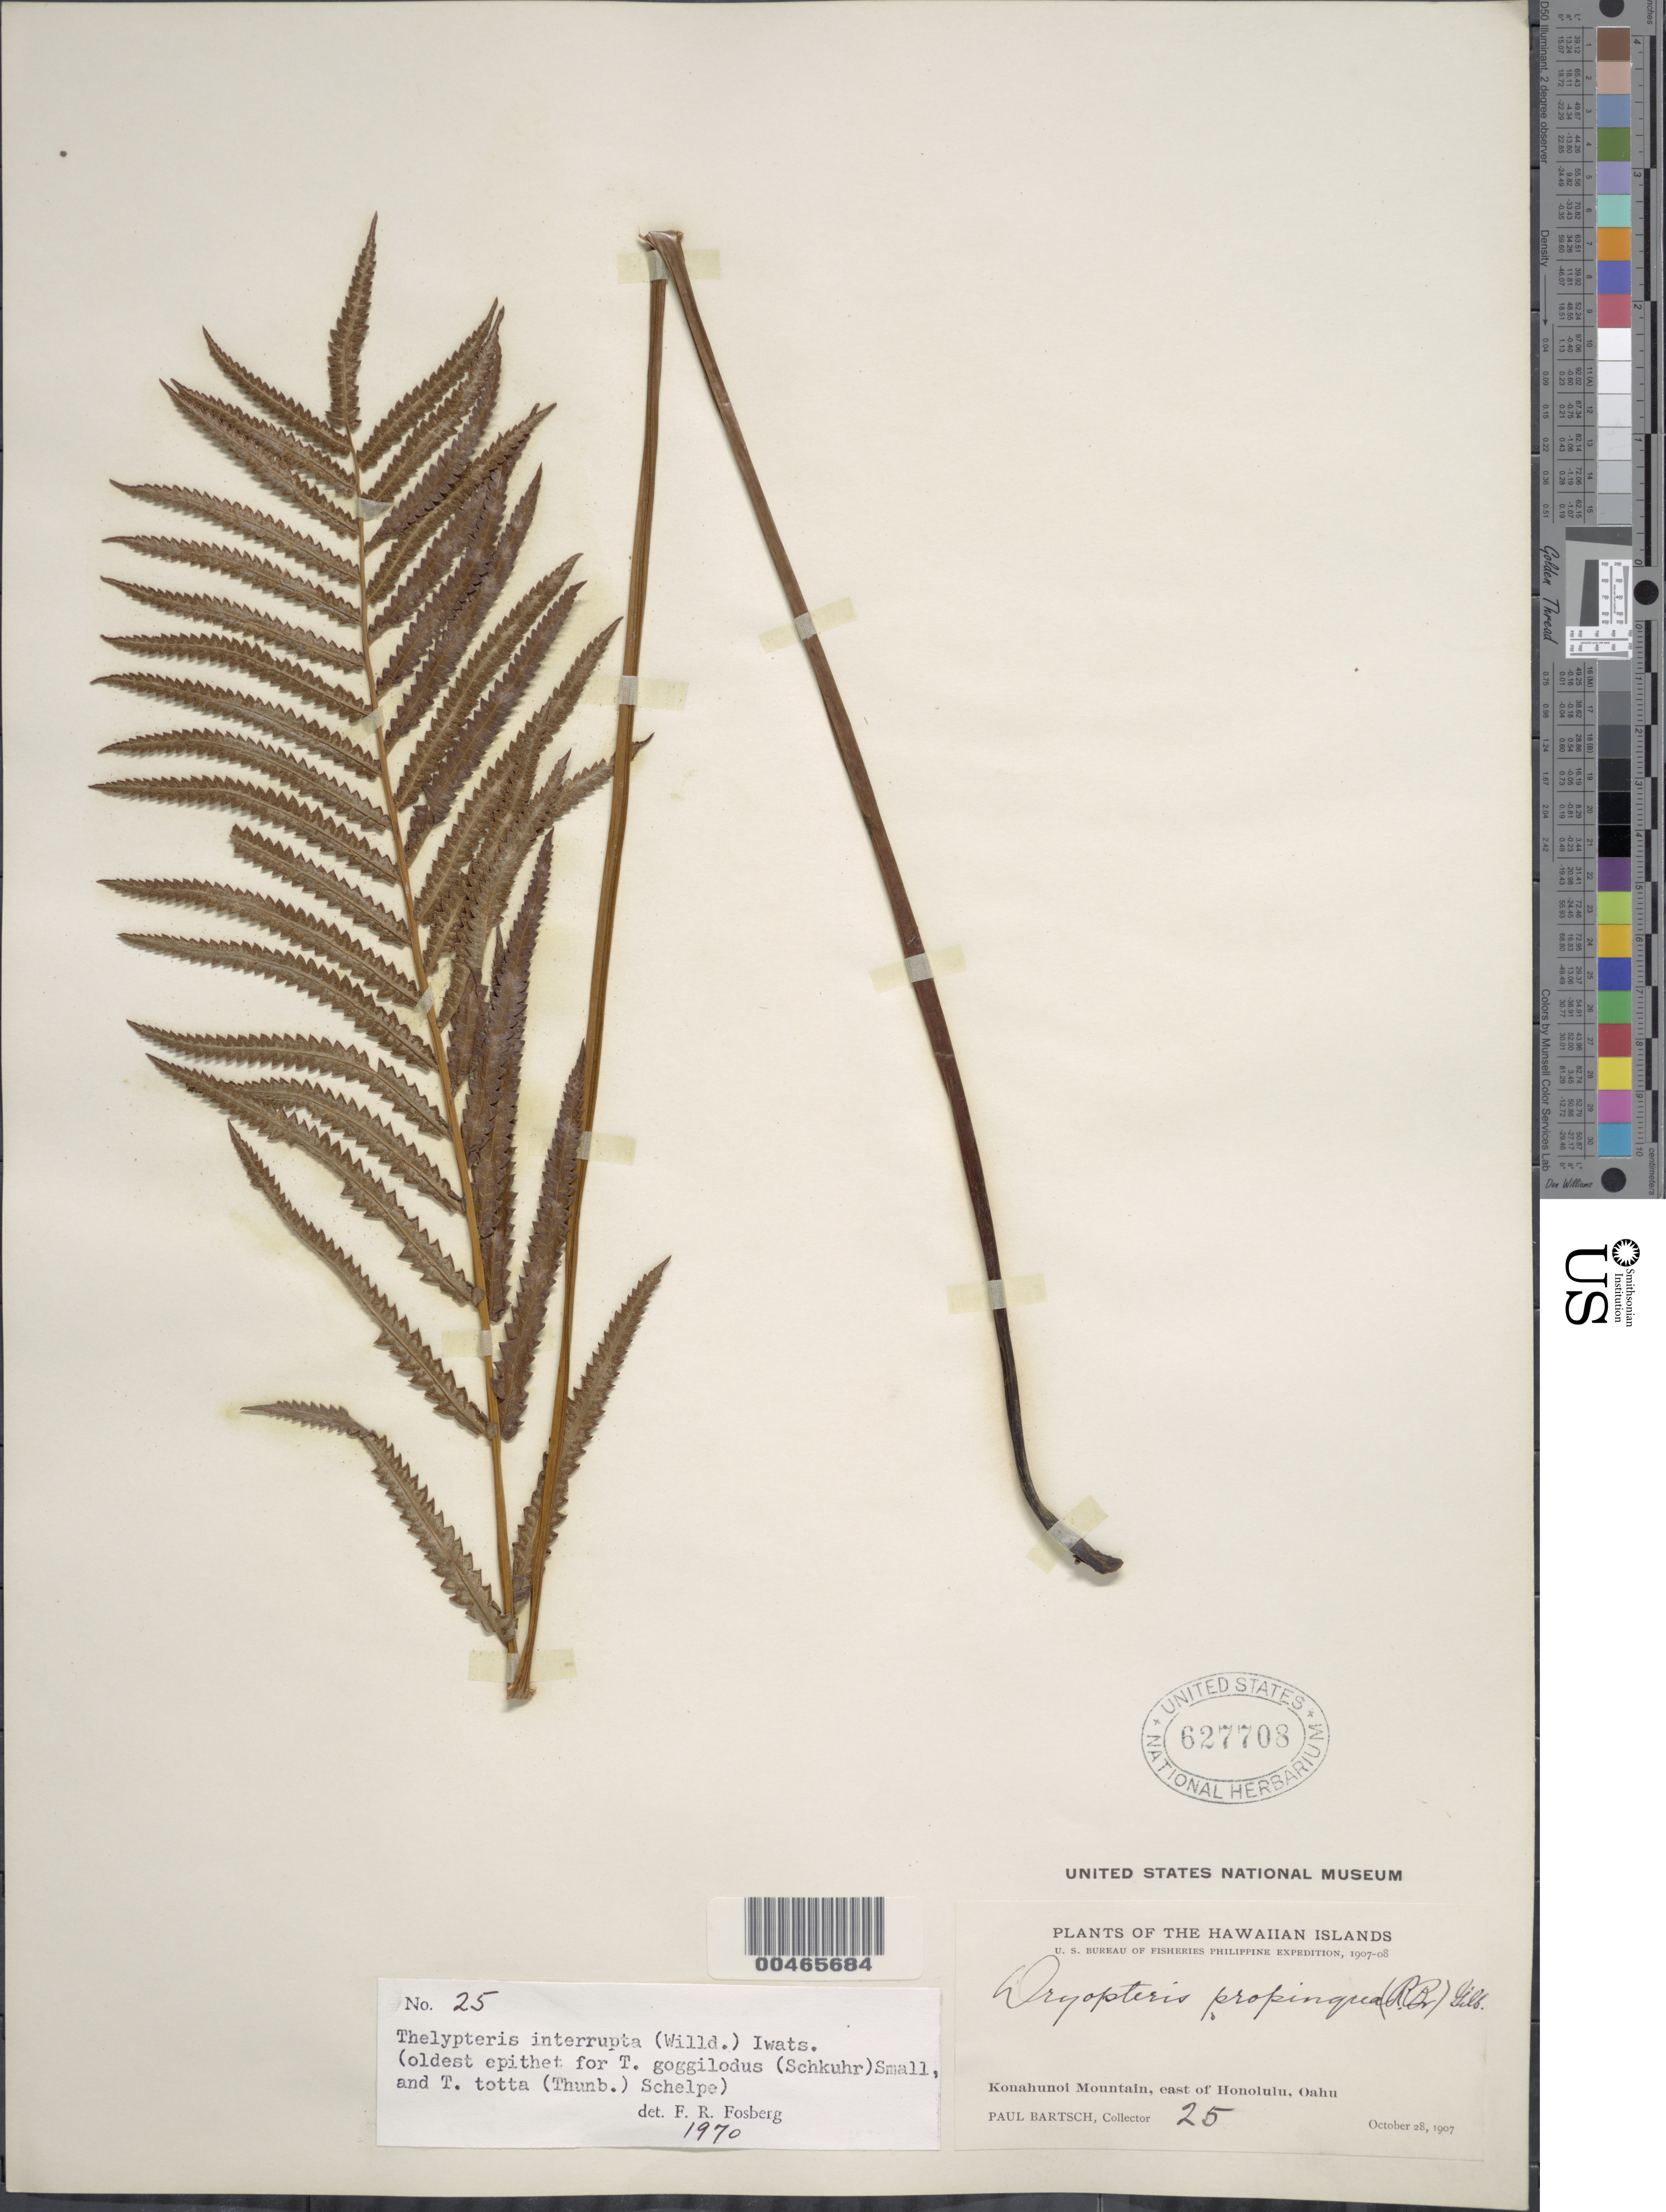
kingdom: Plantae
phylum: Tracheophyta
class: Polypodiopsida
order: Polypodiales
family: Thelypteridaceae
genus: Cyclosorus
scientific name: Cyclosorus interruptus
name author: (Willd.) H. Itô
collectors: P. Bartsch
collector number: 25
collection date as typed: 28 Oct 1907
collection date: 1907-10-28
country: United States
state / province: Hawaii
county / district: Honolulu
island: Oahu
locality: Konahunoi Mt., E of Honolulu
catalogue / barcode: US 627708